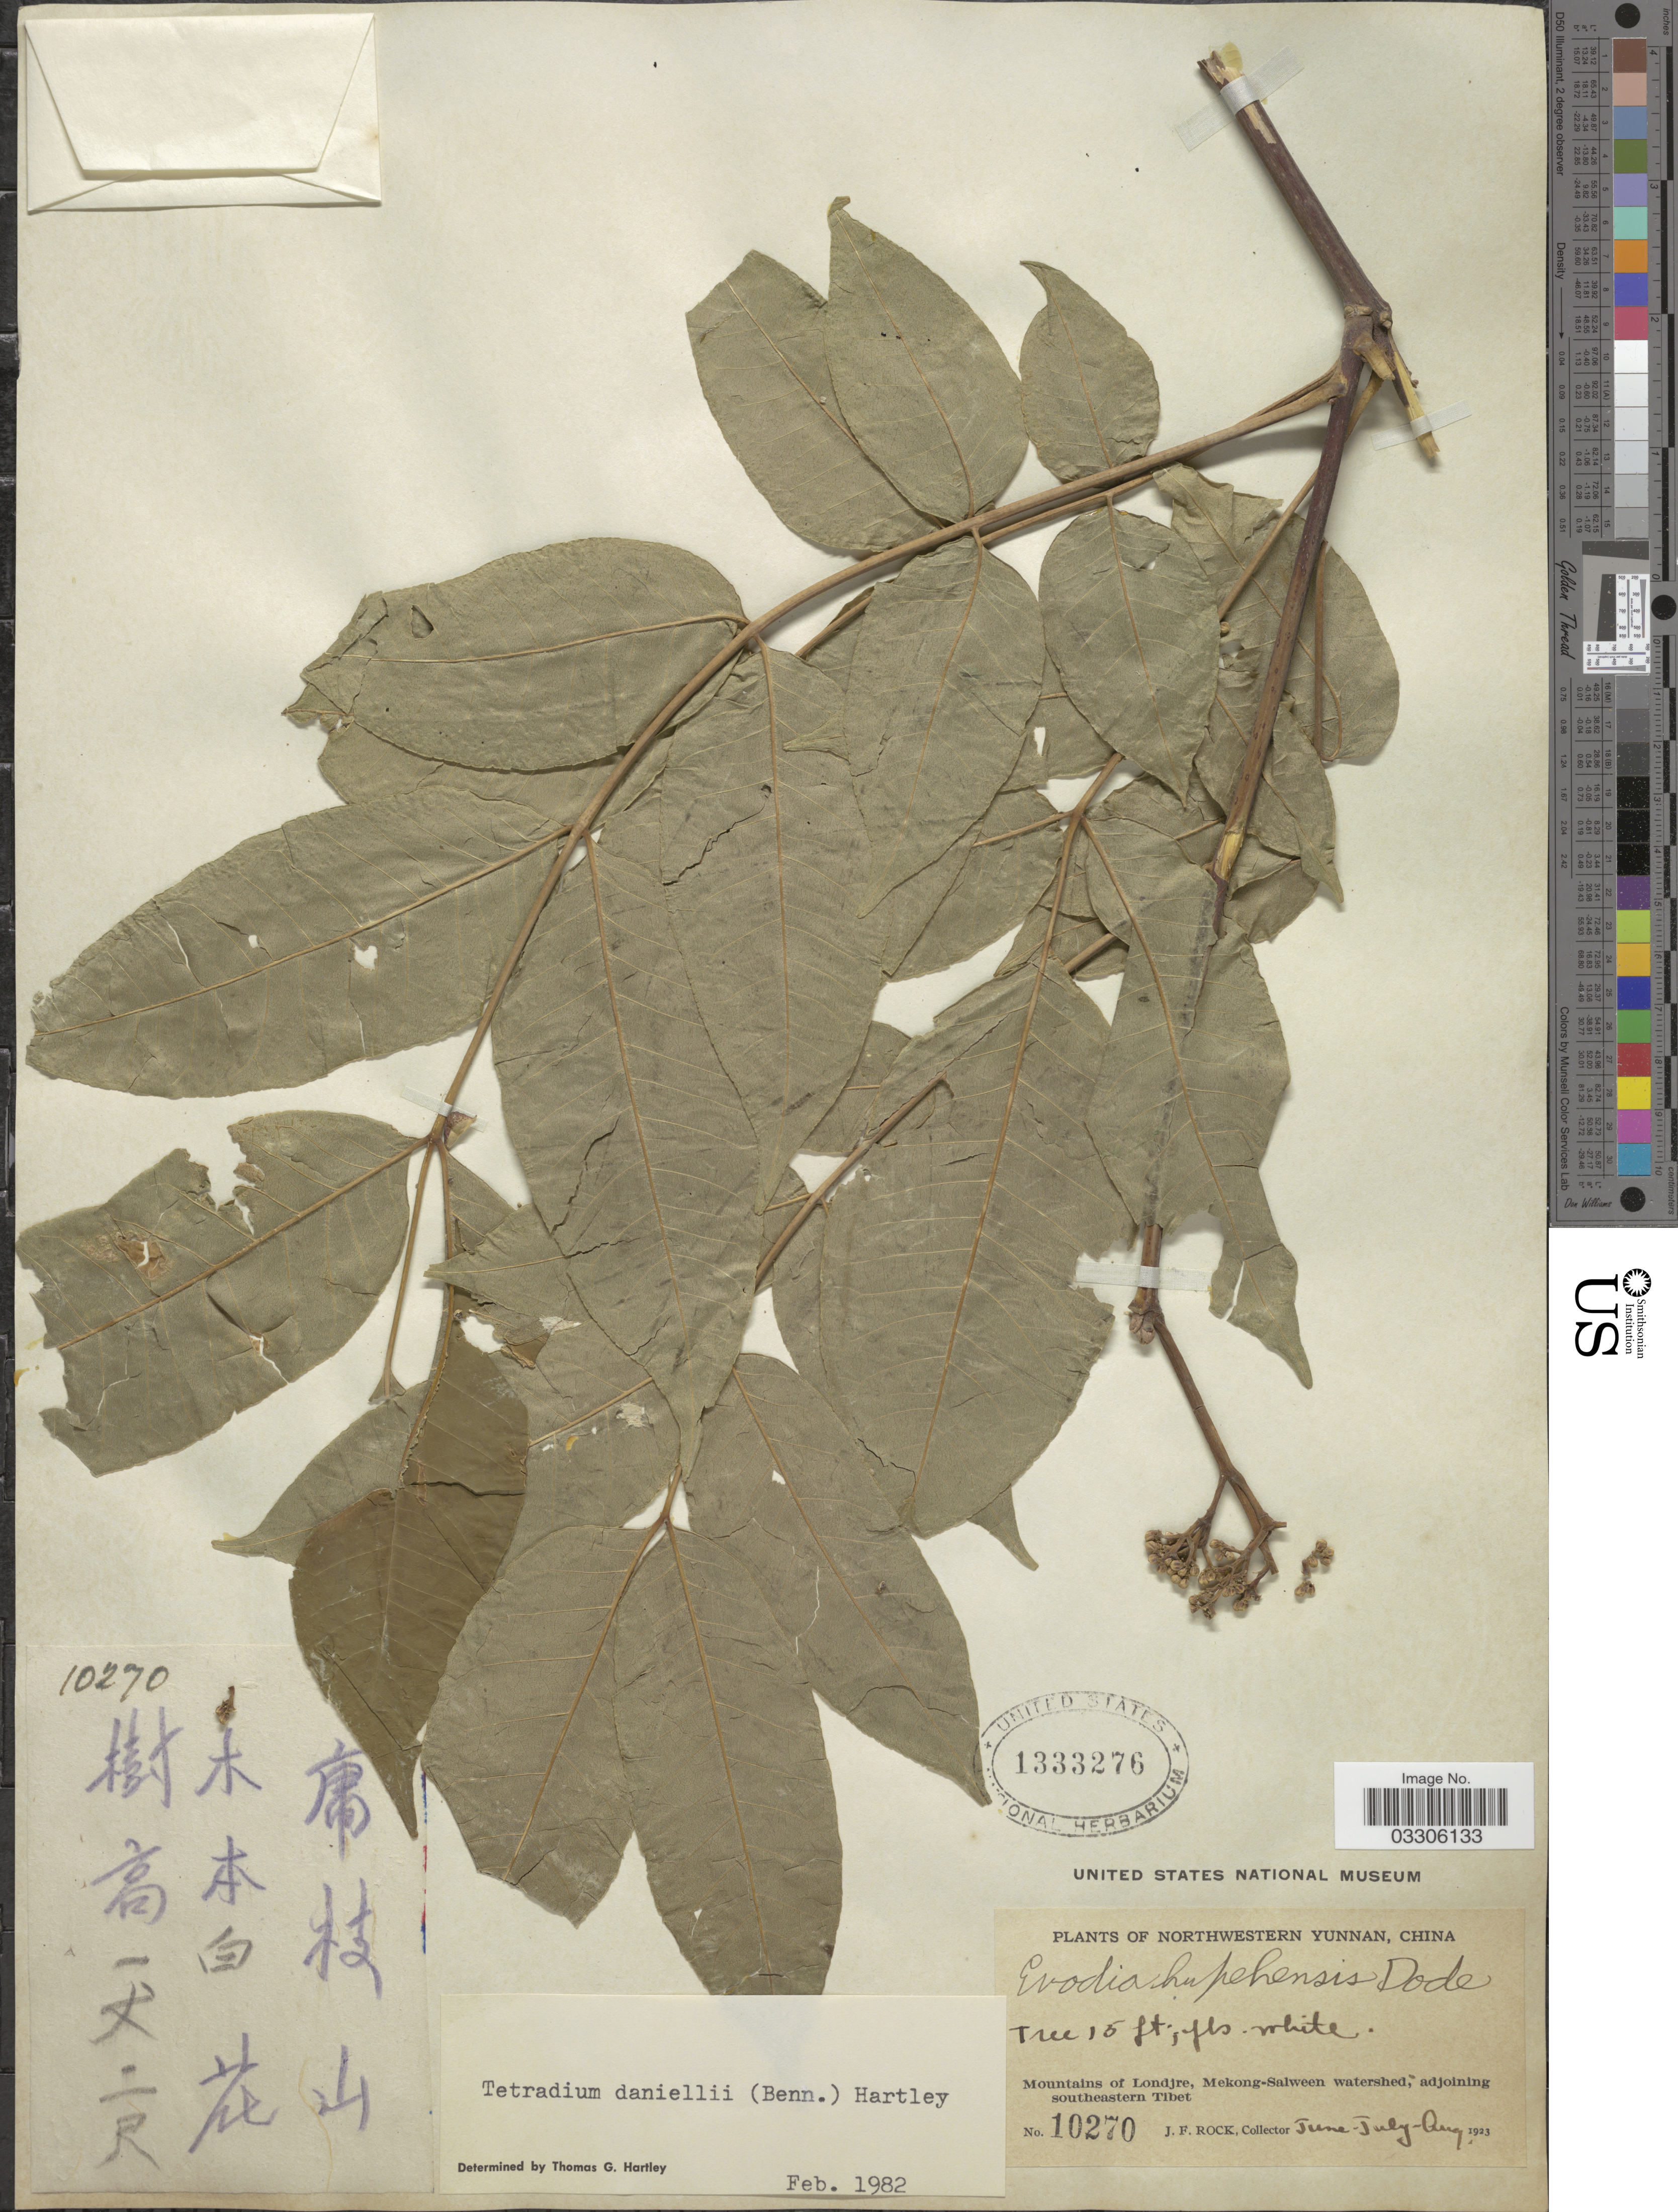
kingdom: Plantae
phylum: Tracheophyta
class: Magnoliopsida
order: Sapindales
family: Rutaceae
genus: Tetradium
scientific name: Tetradium daniellii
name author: (Benn.) T.G. Hartley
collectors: J. Rock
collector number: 10270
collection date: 1923-06/1923-08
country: China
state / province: Yunnan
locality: Northwestern Yunnan. Mountains of Londjre, Mekong-Salween watershed, adjoining southeastern Tibet.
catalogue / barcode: US 1333276